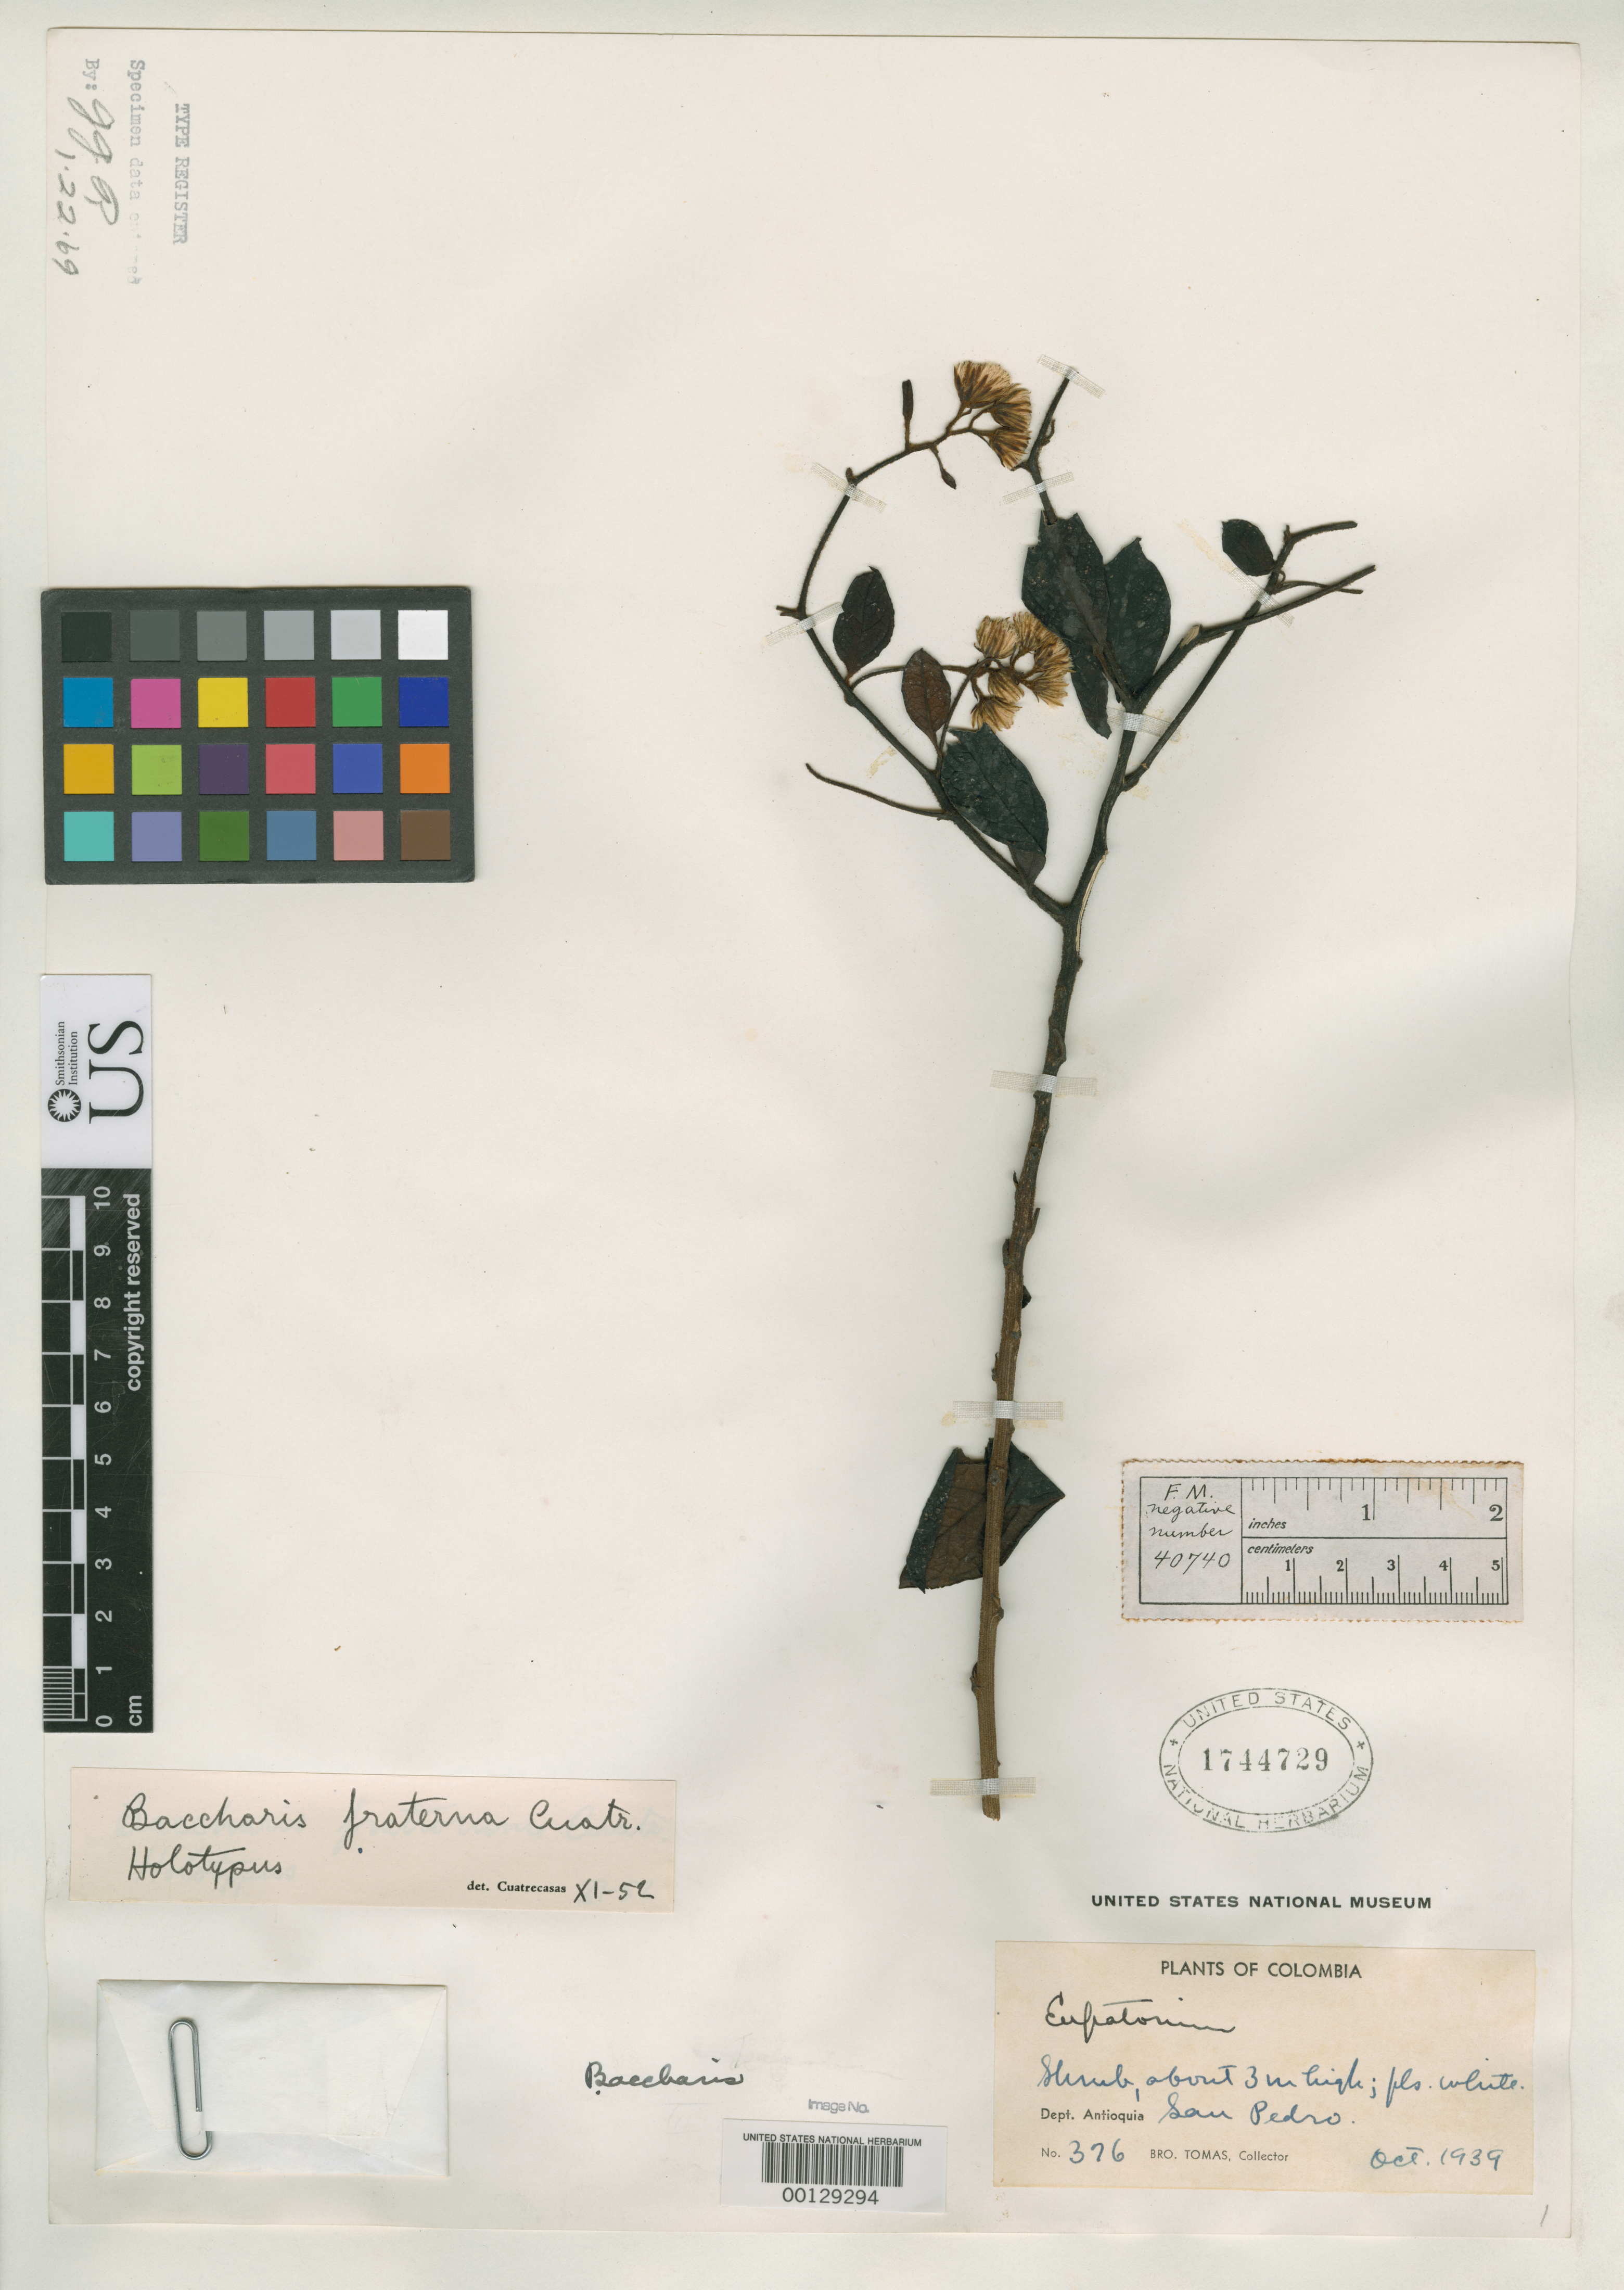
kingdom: Plantae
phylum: Tracheophyta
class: Magnoliopsida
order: Asterales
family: Asteraceae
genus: Baccharis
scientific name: Baccharis fraterna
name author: Cuatrec.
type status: Holotype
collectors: B. Tomas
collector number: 376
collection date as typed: Oct 1939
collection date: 1939-10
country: Colombia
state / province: Antioquia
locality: San Pedro.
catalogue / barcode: US 1744729